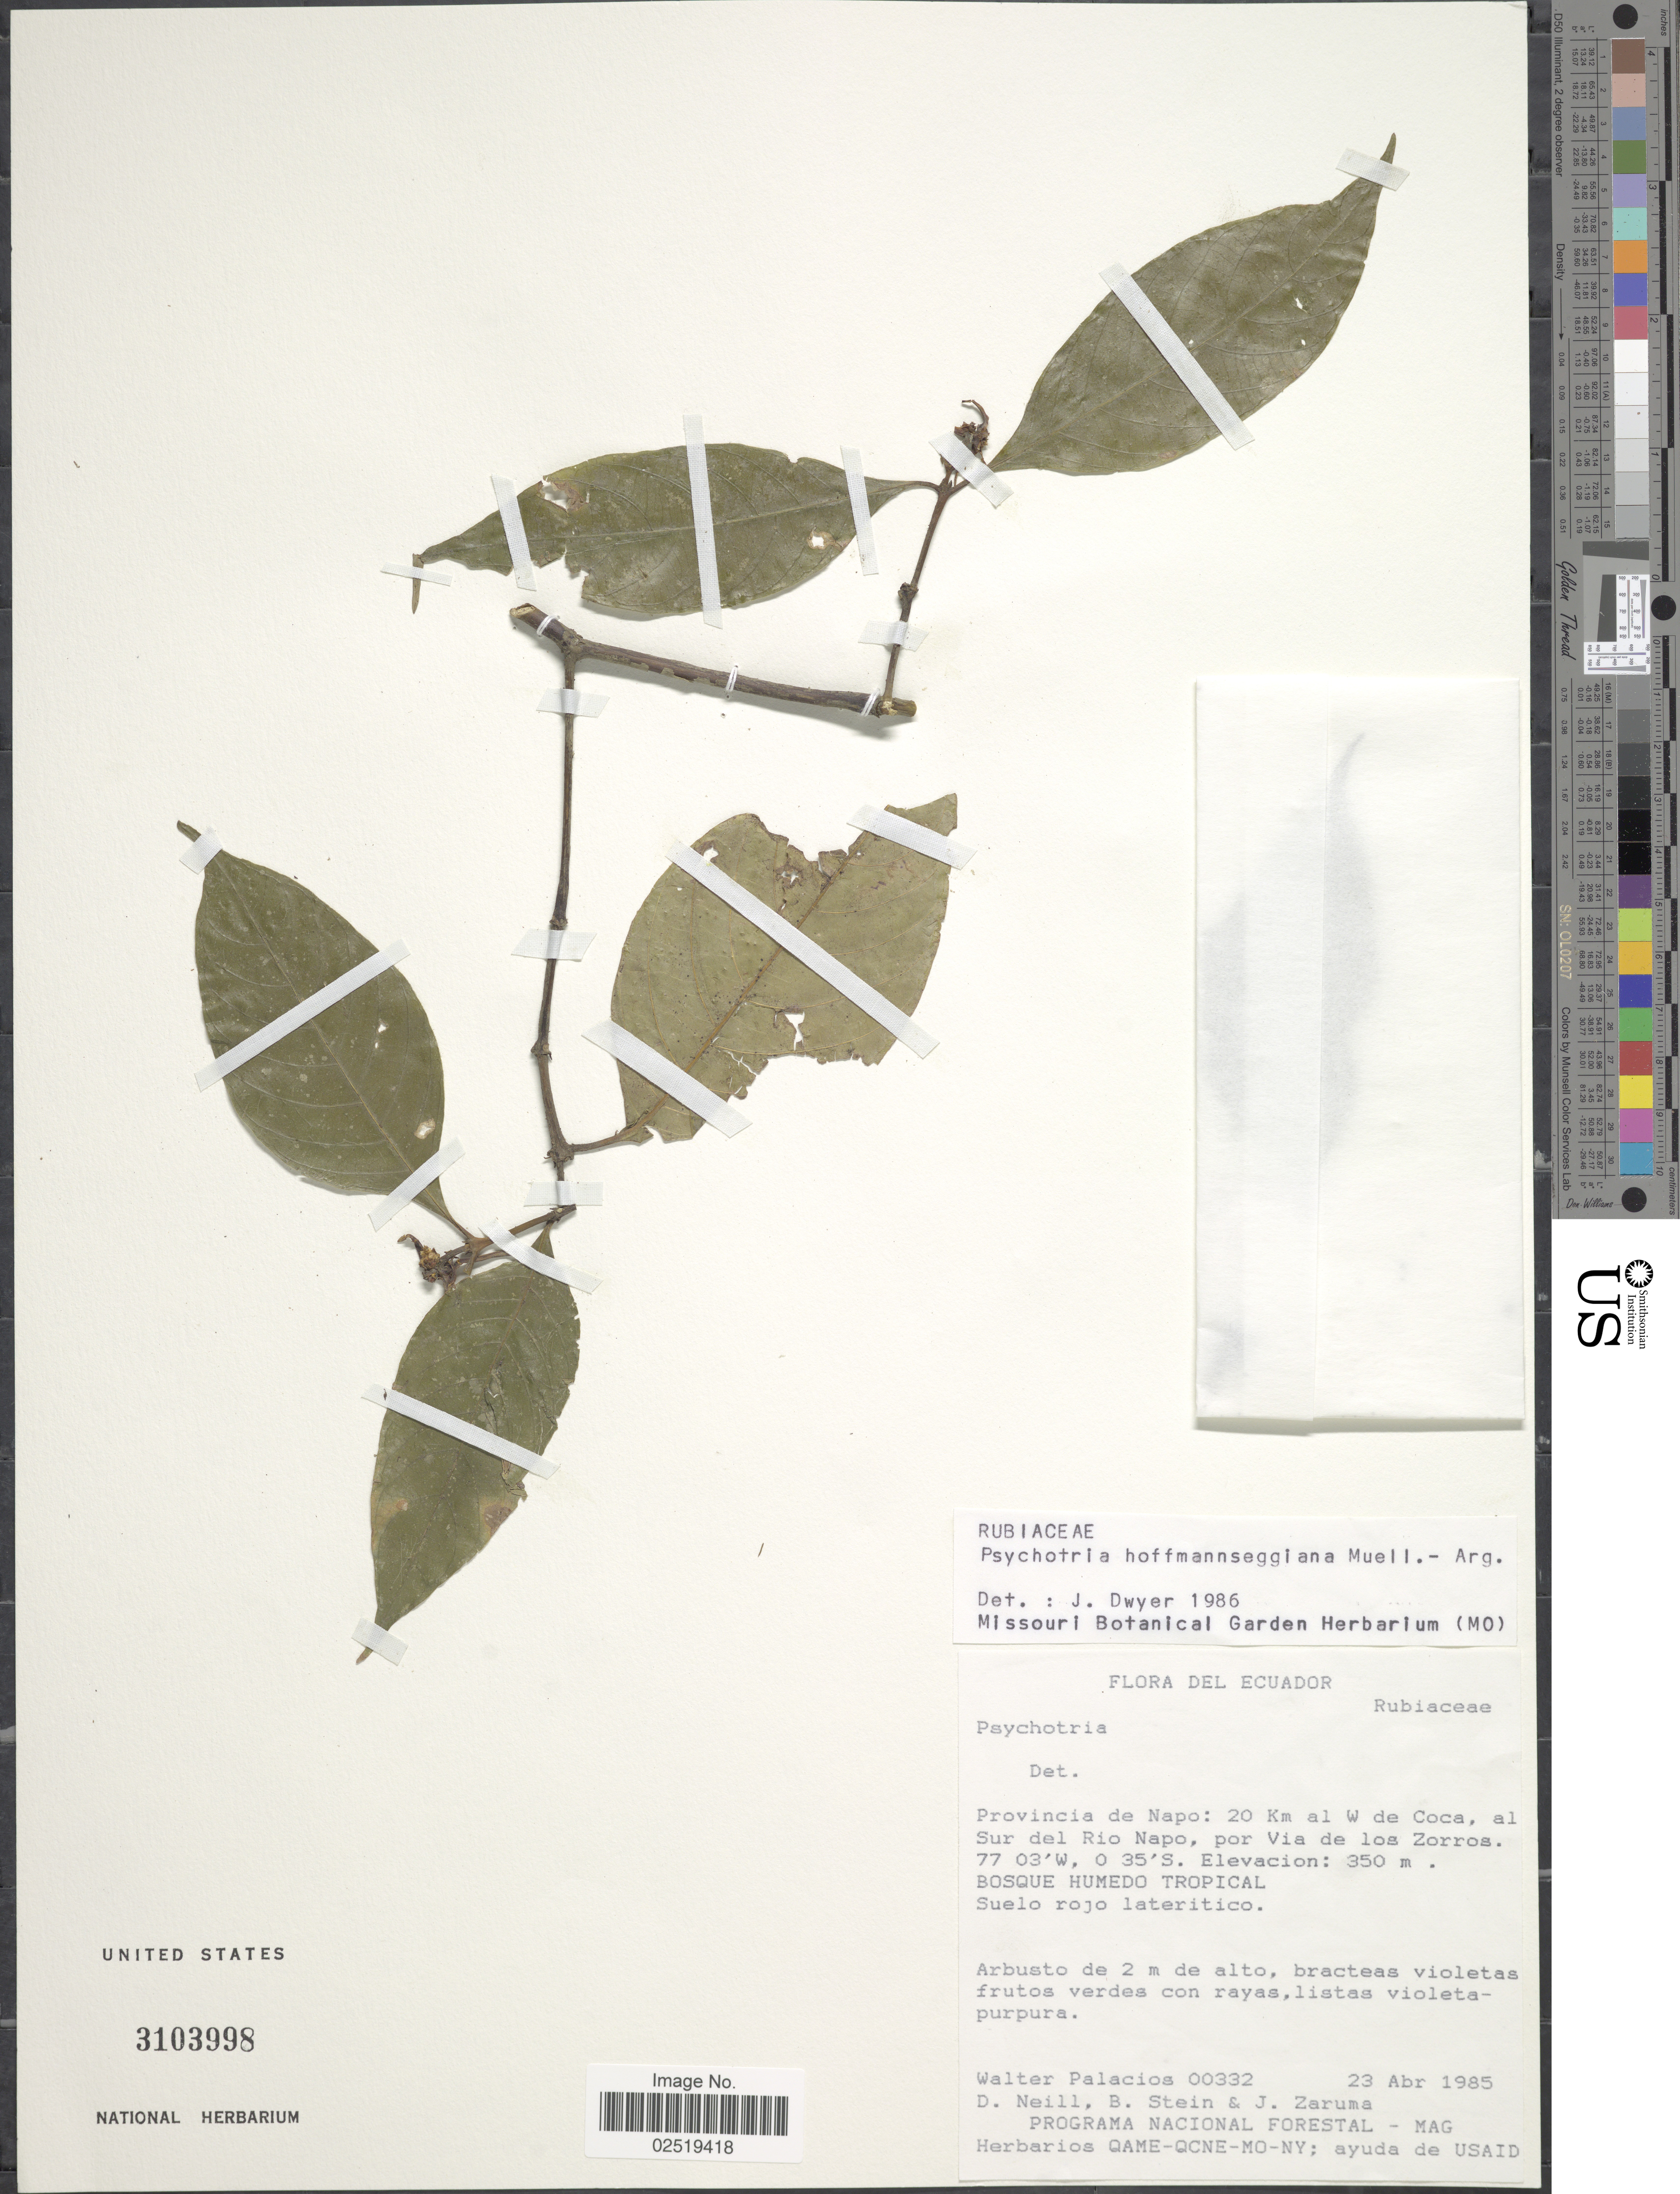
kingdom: Plantae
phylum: Tracheophyta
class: Magnoliopsida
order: Gentianales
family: Rubiaceae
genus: Psychotria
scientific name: Psychotria hoffmannseggiana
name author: (Willd. ex Roem. & Schult.) Müll. Arg.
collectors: W. Palacios, D. Neill, B. Stein & J. Zaruma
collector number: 00332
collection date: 1985-04-23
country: Ecuador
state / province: Napo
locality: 20 Km al W de Coca, al Sur del Rio Napo, por Via de los Zorros, Bosque Humedo Tropical.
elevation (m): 350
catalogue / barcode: US 3103998